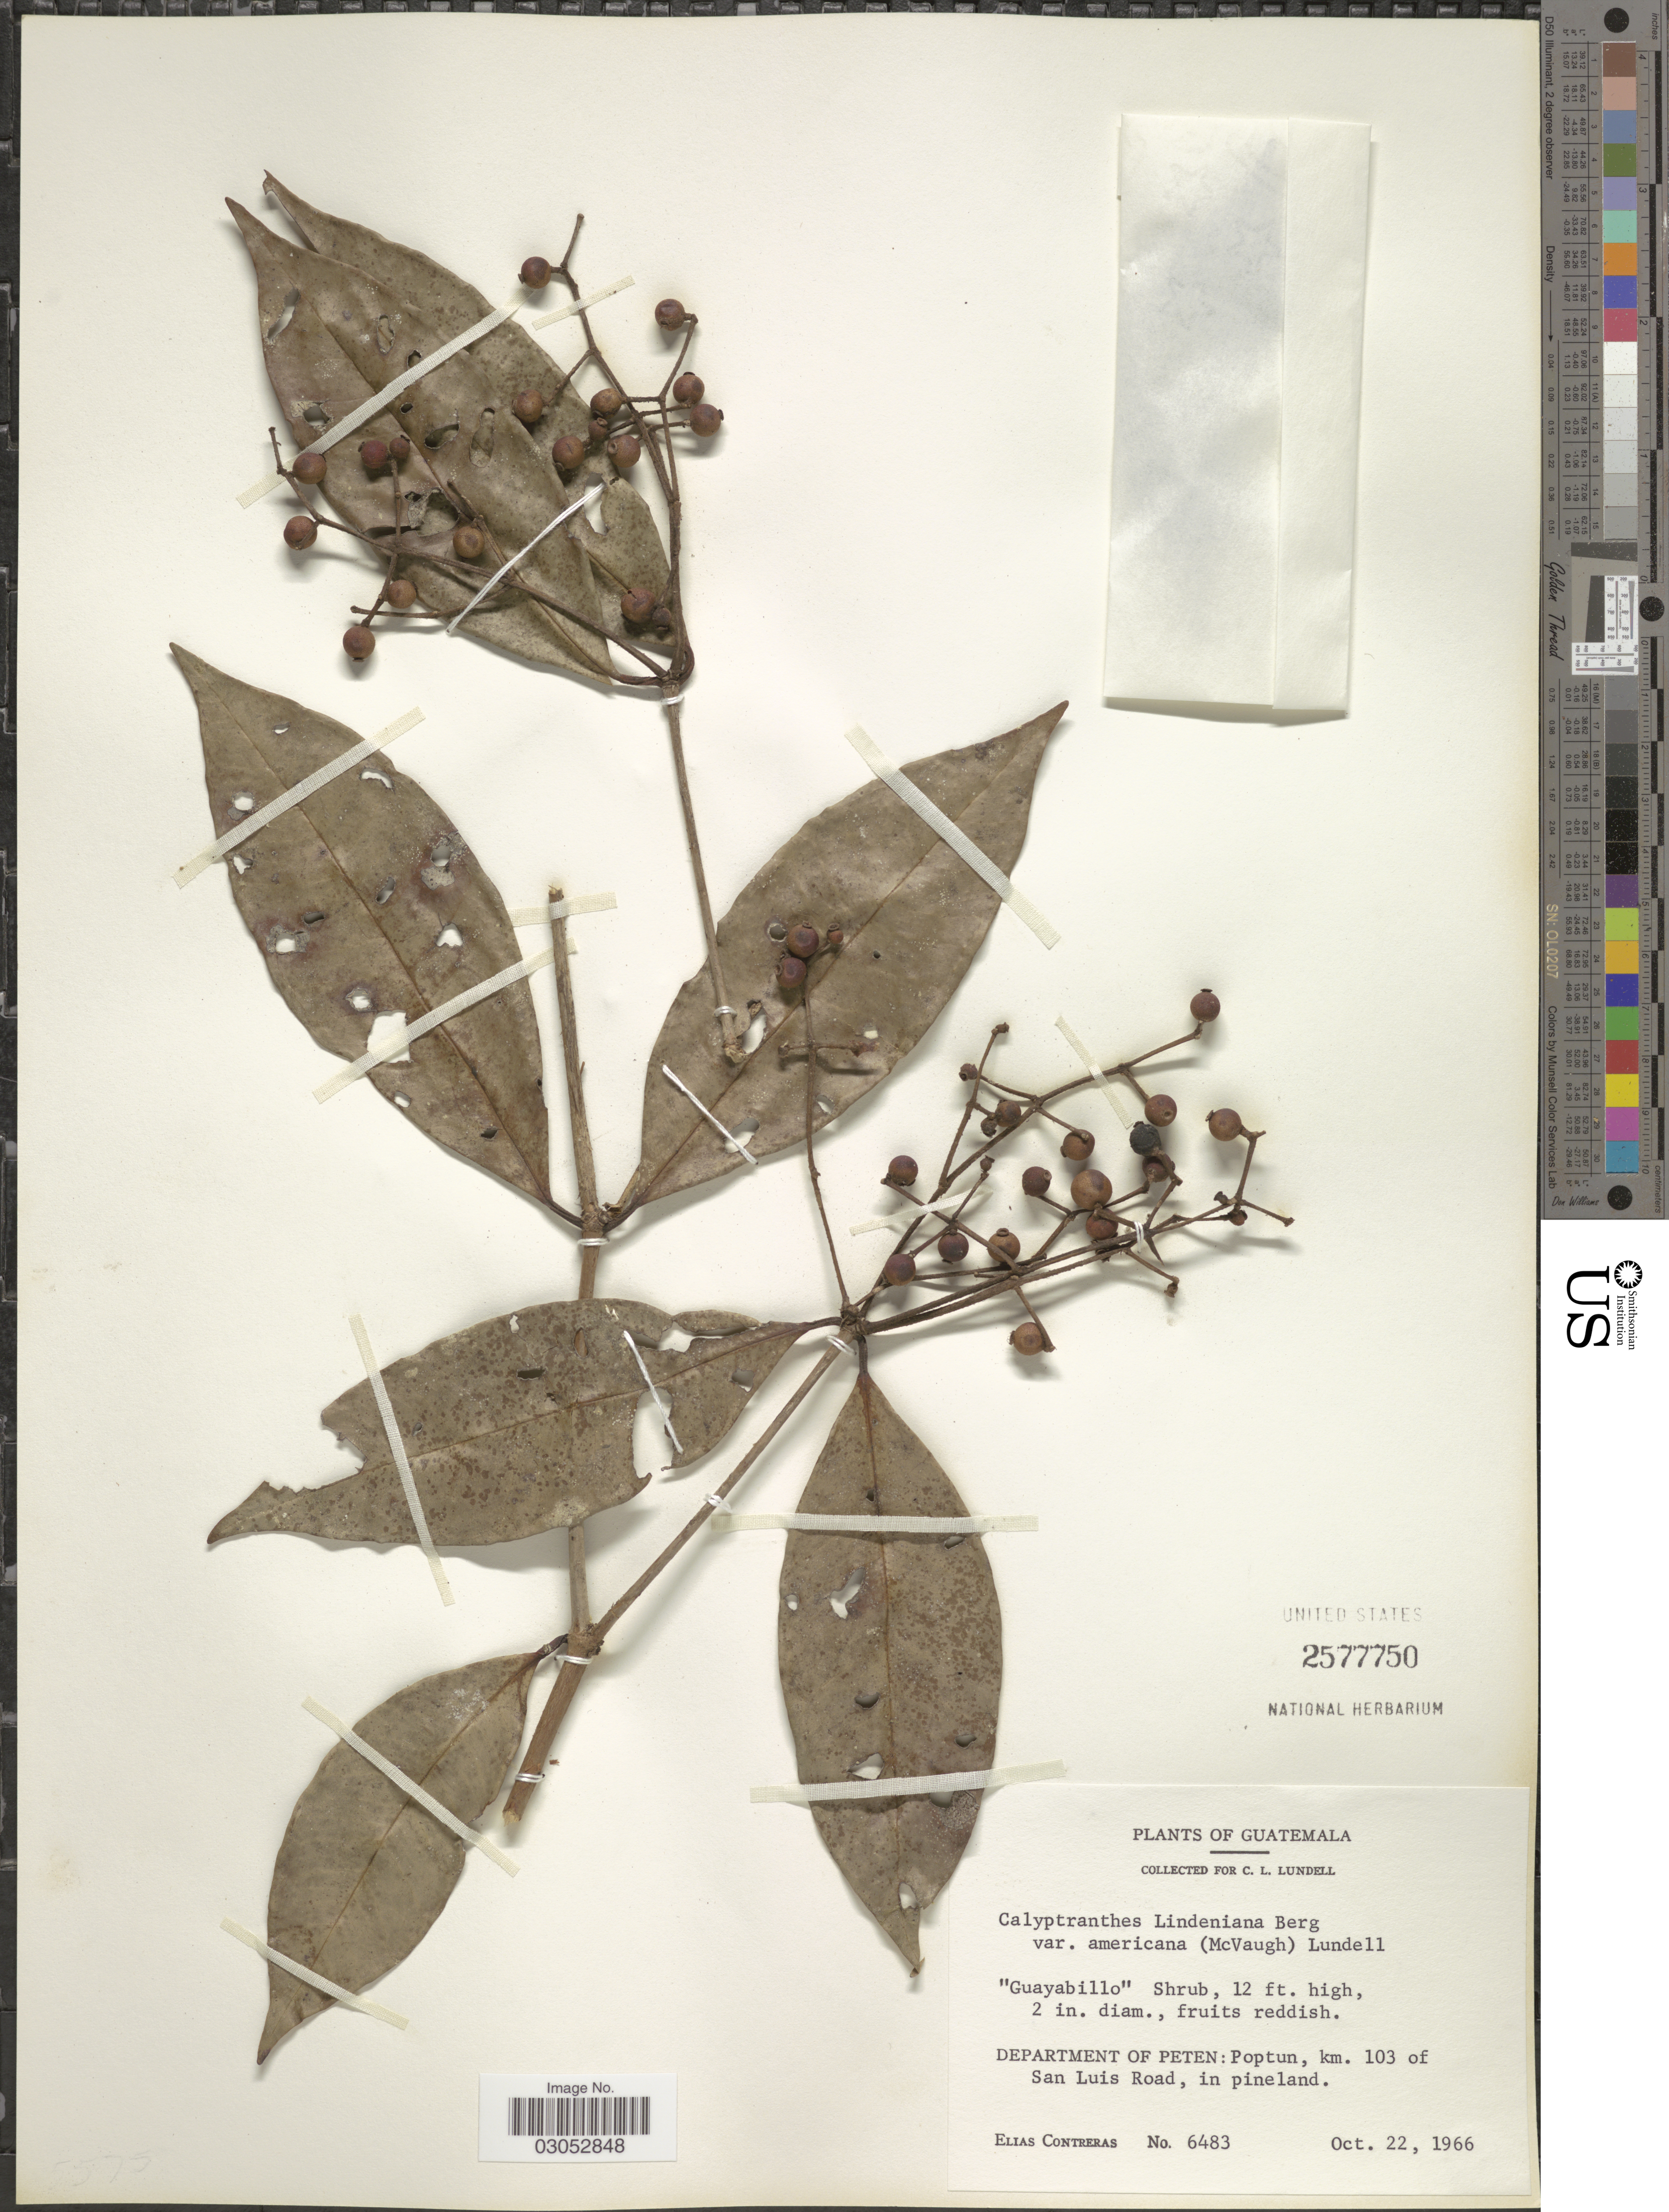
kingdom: Plantae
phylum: Tracheophyta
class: Magnoliopsida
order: Myrtales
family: Myrtaceae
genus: Myrcia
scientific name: Myrcia pendens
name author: A.R. Lourenço & Sánchez-Cháv.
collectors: E. Contreras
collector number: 6483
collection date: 1966-10-22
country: Guatemala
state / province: El Petén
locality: Department of Peten: Poptun, km. 103 of San Luis Road, in pineland.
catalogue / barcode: US 2577750